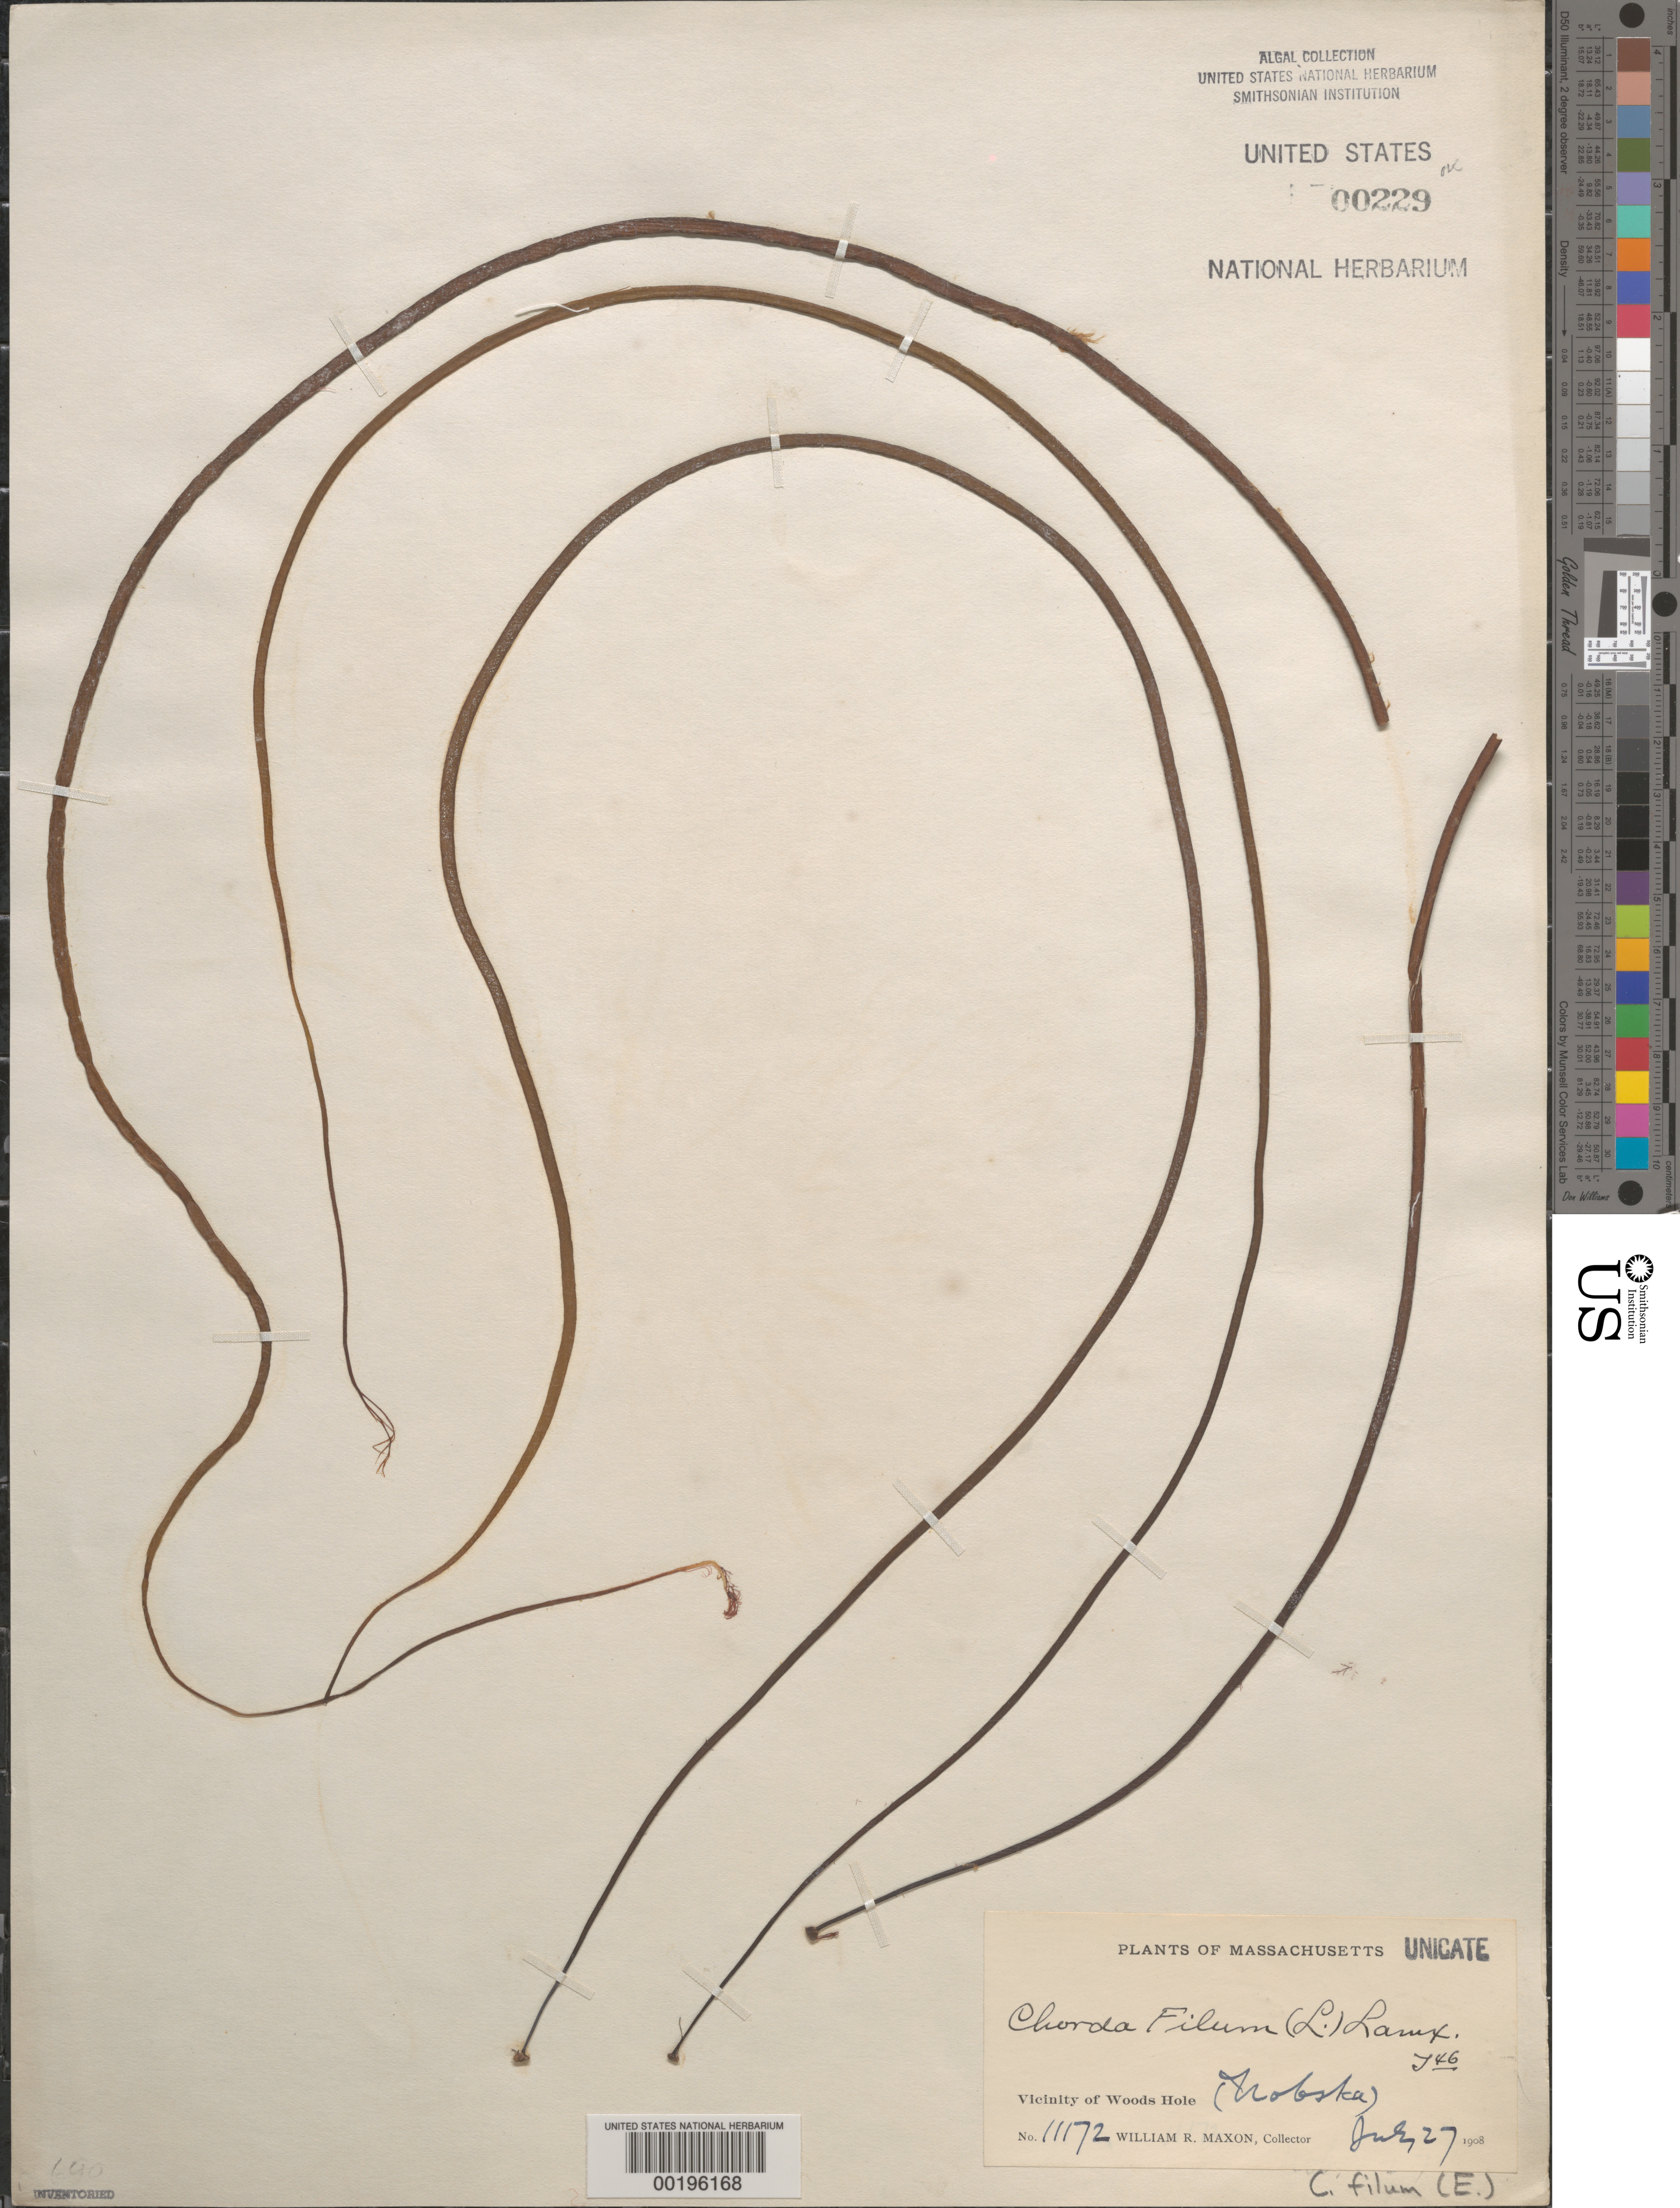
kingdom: Chromista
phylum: Ochrophyta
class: Phaeophyceae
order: Laminariales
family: Chordaceae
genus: Chorda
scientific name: Chorda filum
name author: (L.) Stackh.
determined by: Taylor, William R.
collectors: W. R. Maxon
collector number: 11172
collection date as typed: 27 Jul 1908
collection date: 1908-07-27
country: United States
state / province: Massachusetts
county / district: Barnstable County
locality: Nobska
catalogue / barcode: US 229